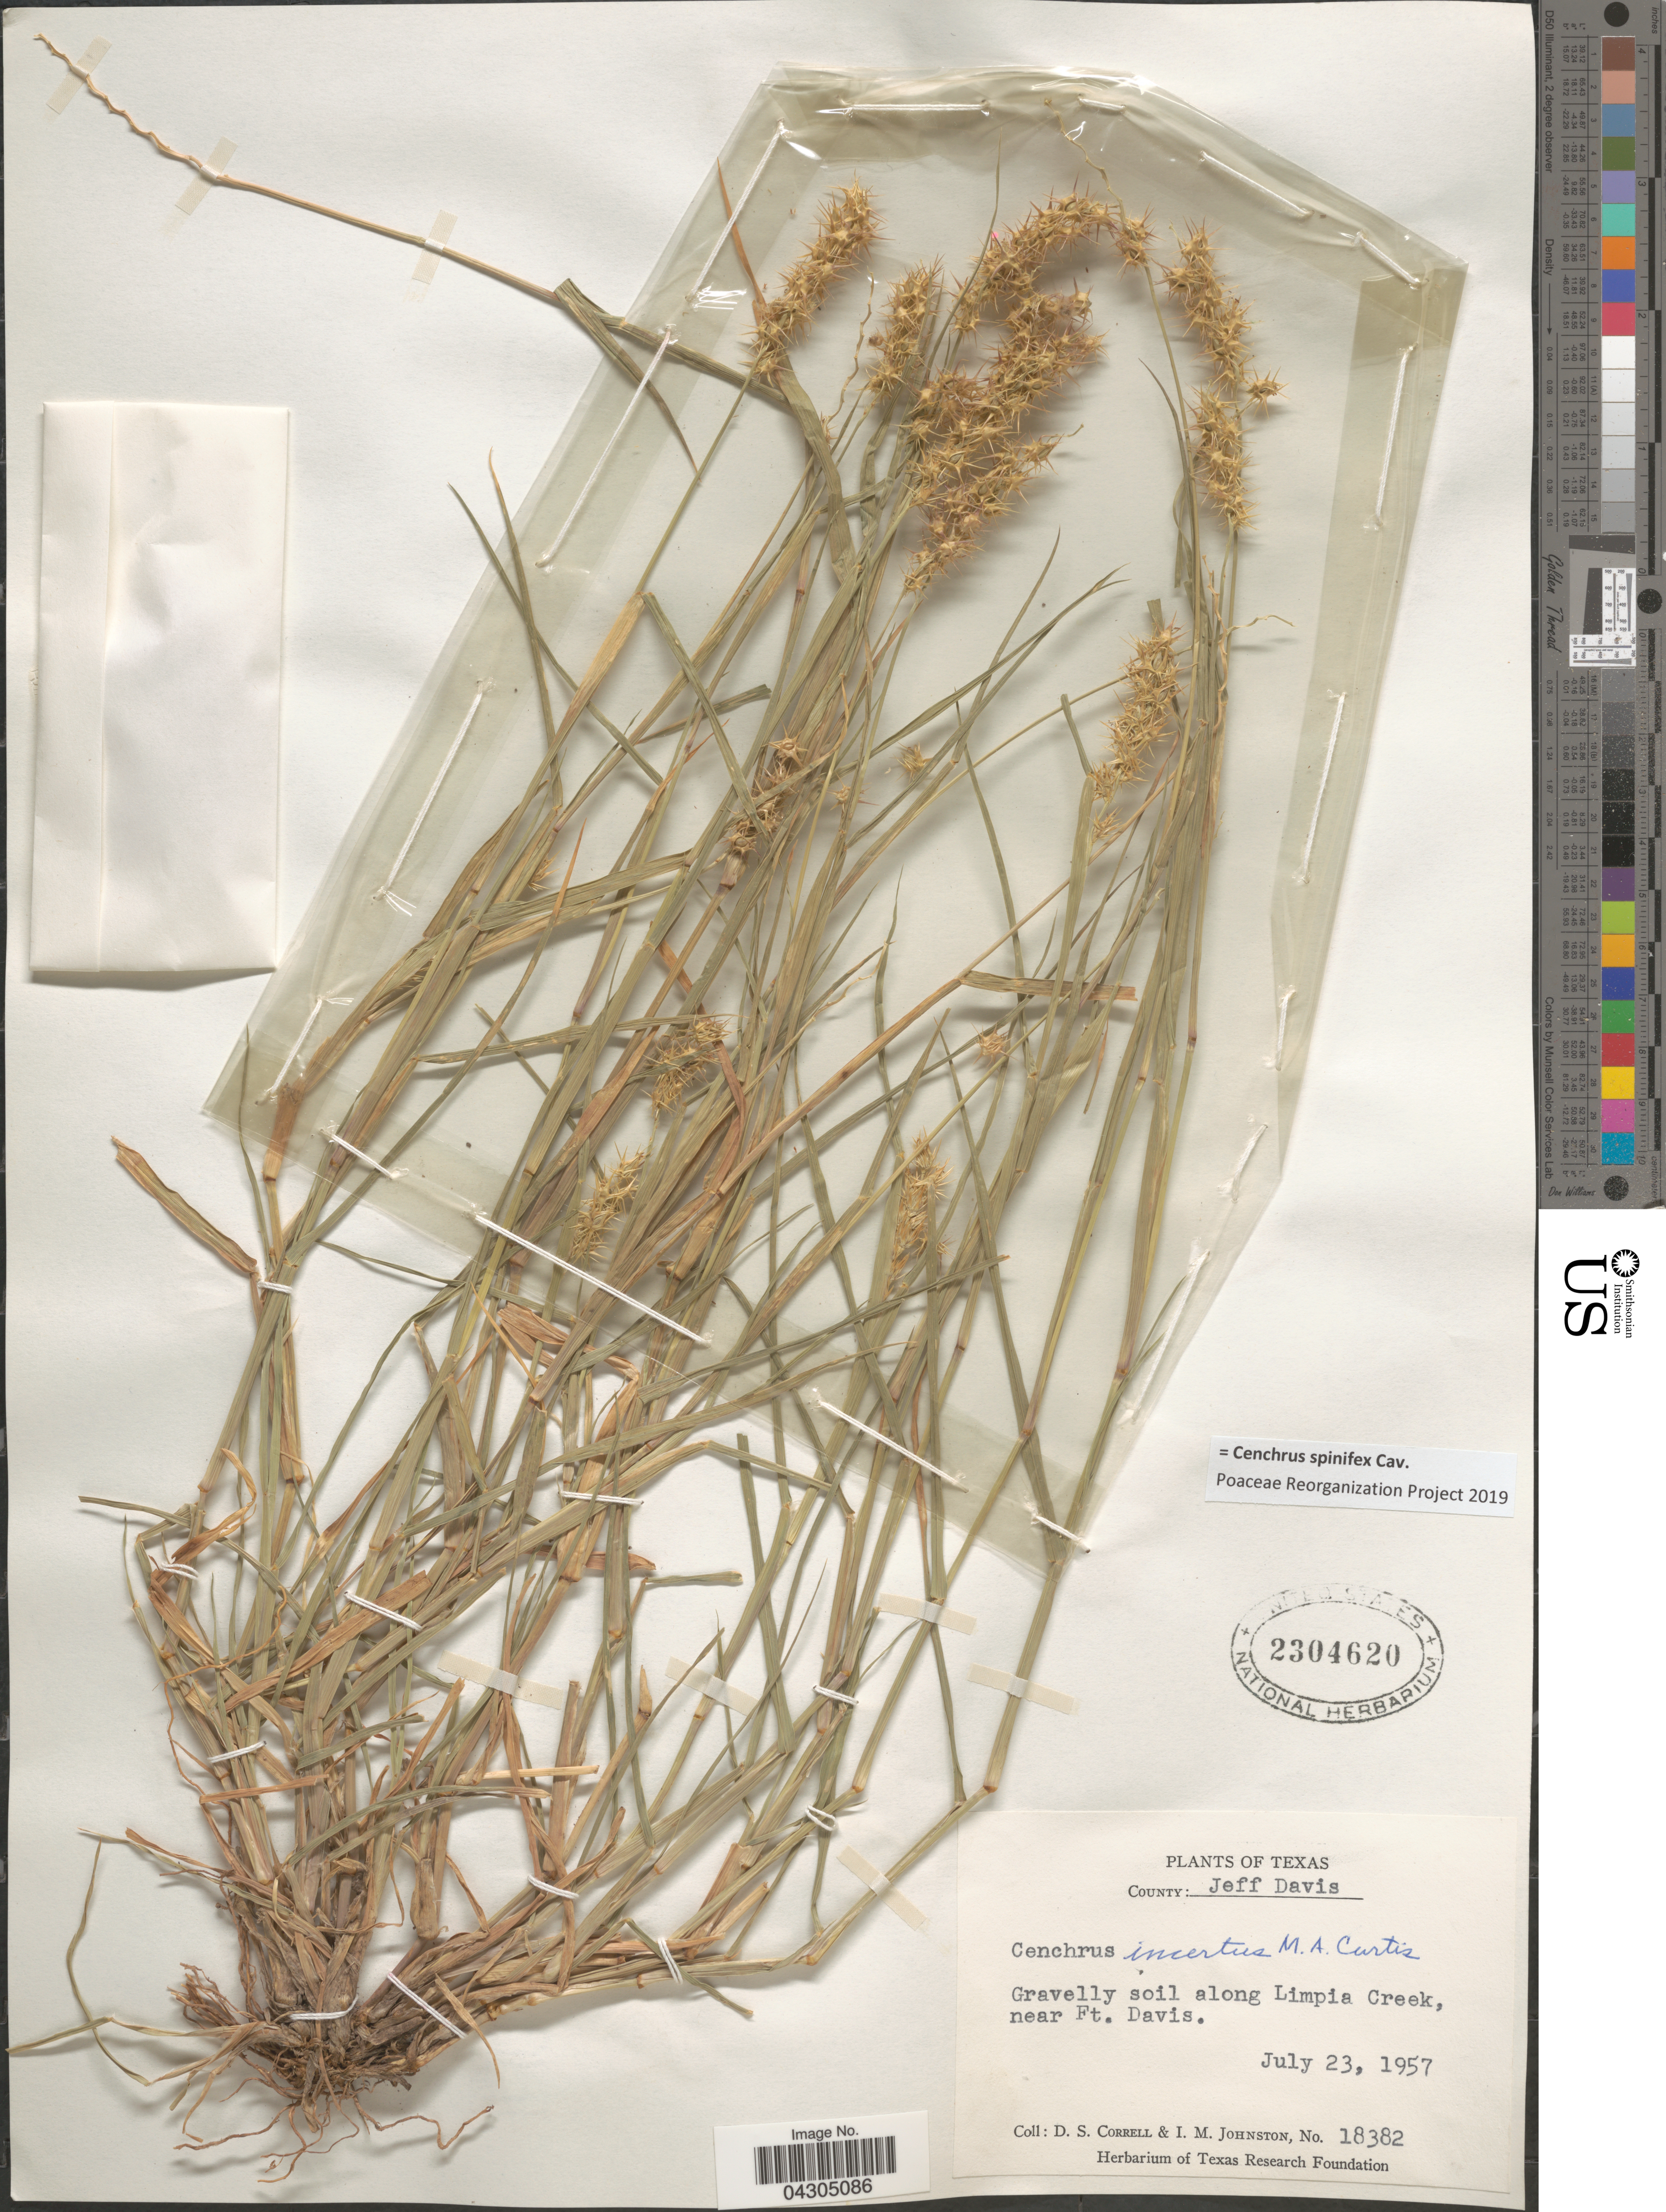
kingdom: Plantae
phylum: Tracheophyta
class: Liliopsida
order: Poales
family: Poaceae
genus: Cenchrus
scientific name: Cenchrus spinifex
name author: Cav.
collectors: D. S. Correll & I.M. Johnston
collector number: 18382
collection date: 1957-07-23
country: United States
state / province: Texas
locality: County: Jeff Davis. Gravelly soil along Limpia Creek, near Ft. Davis.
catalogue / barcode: US 2304620